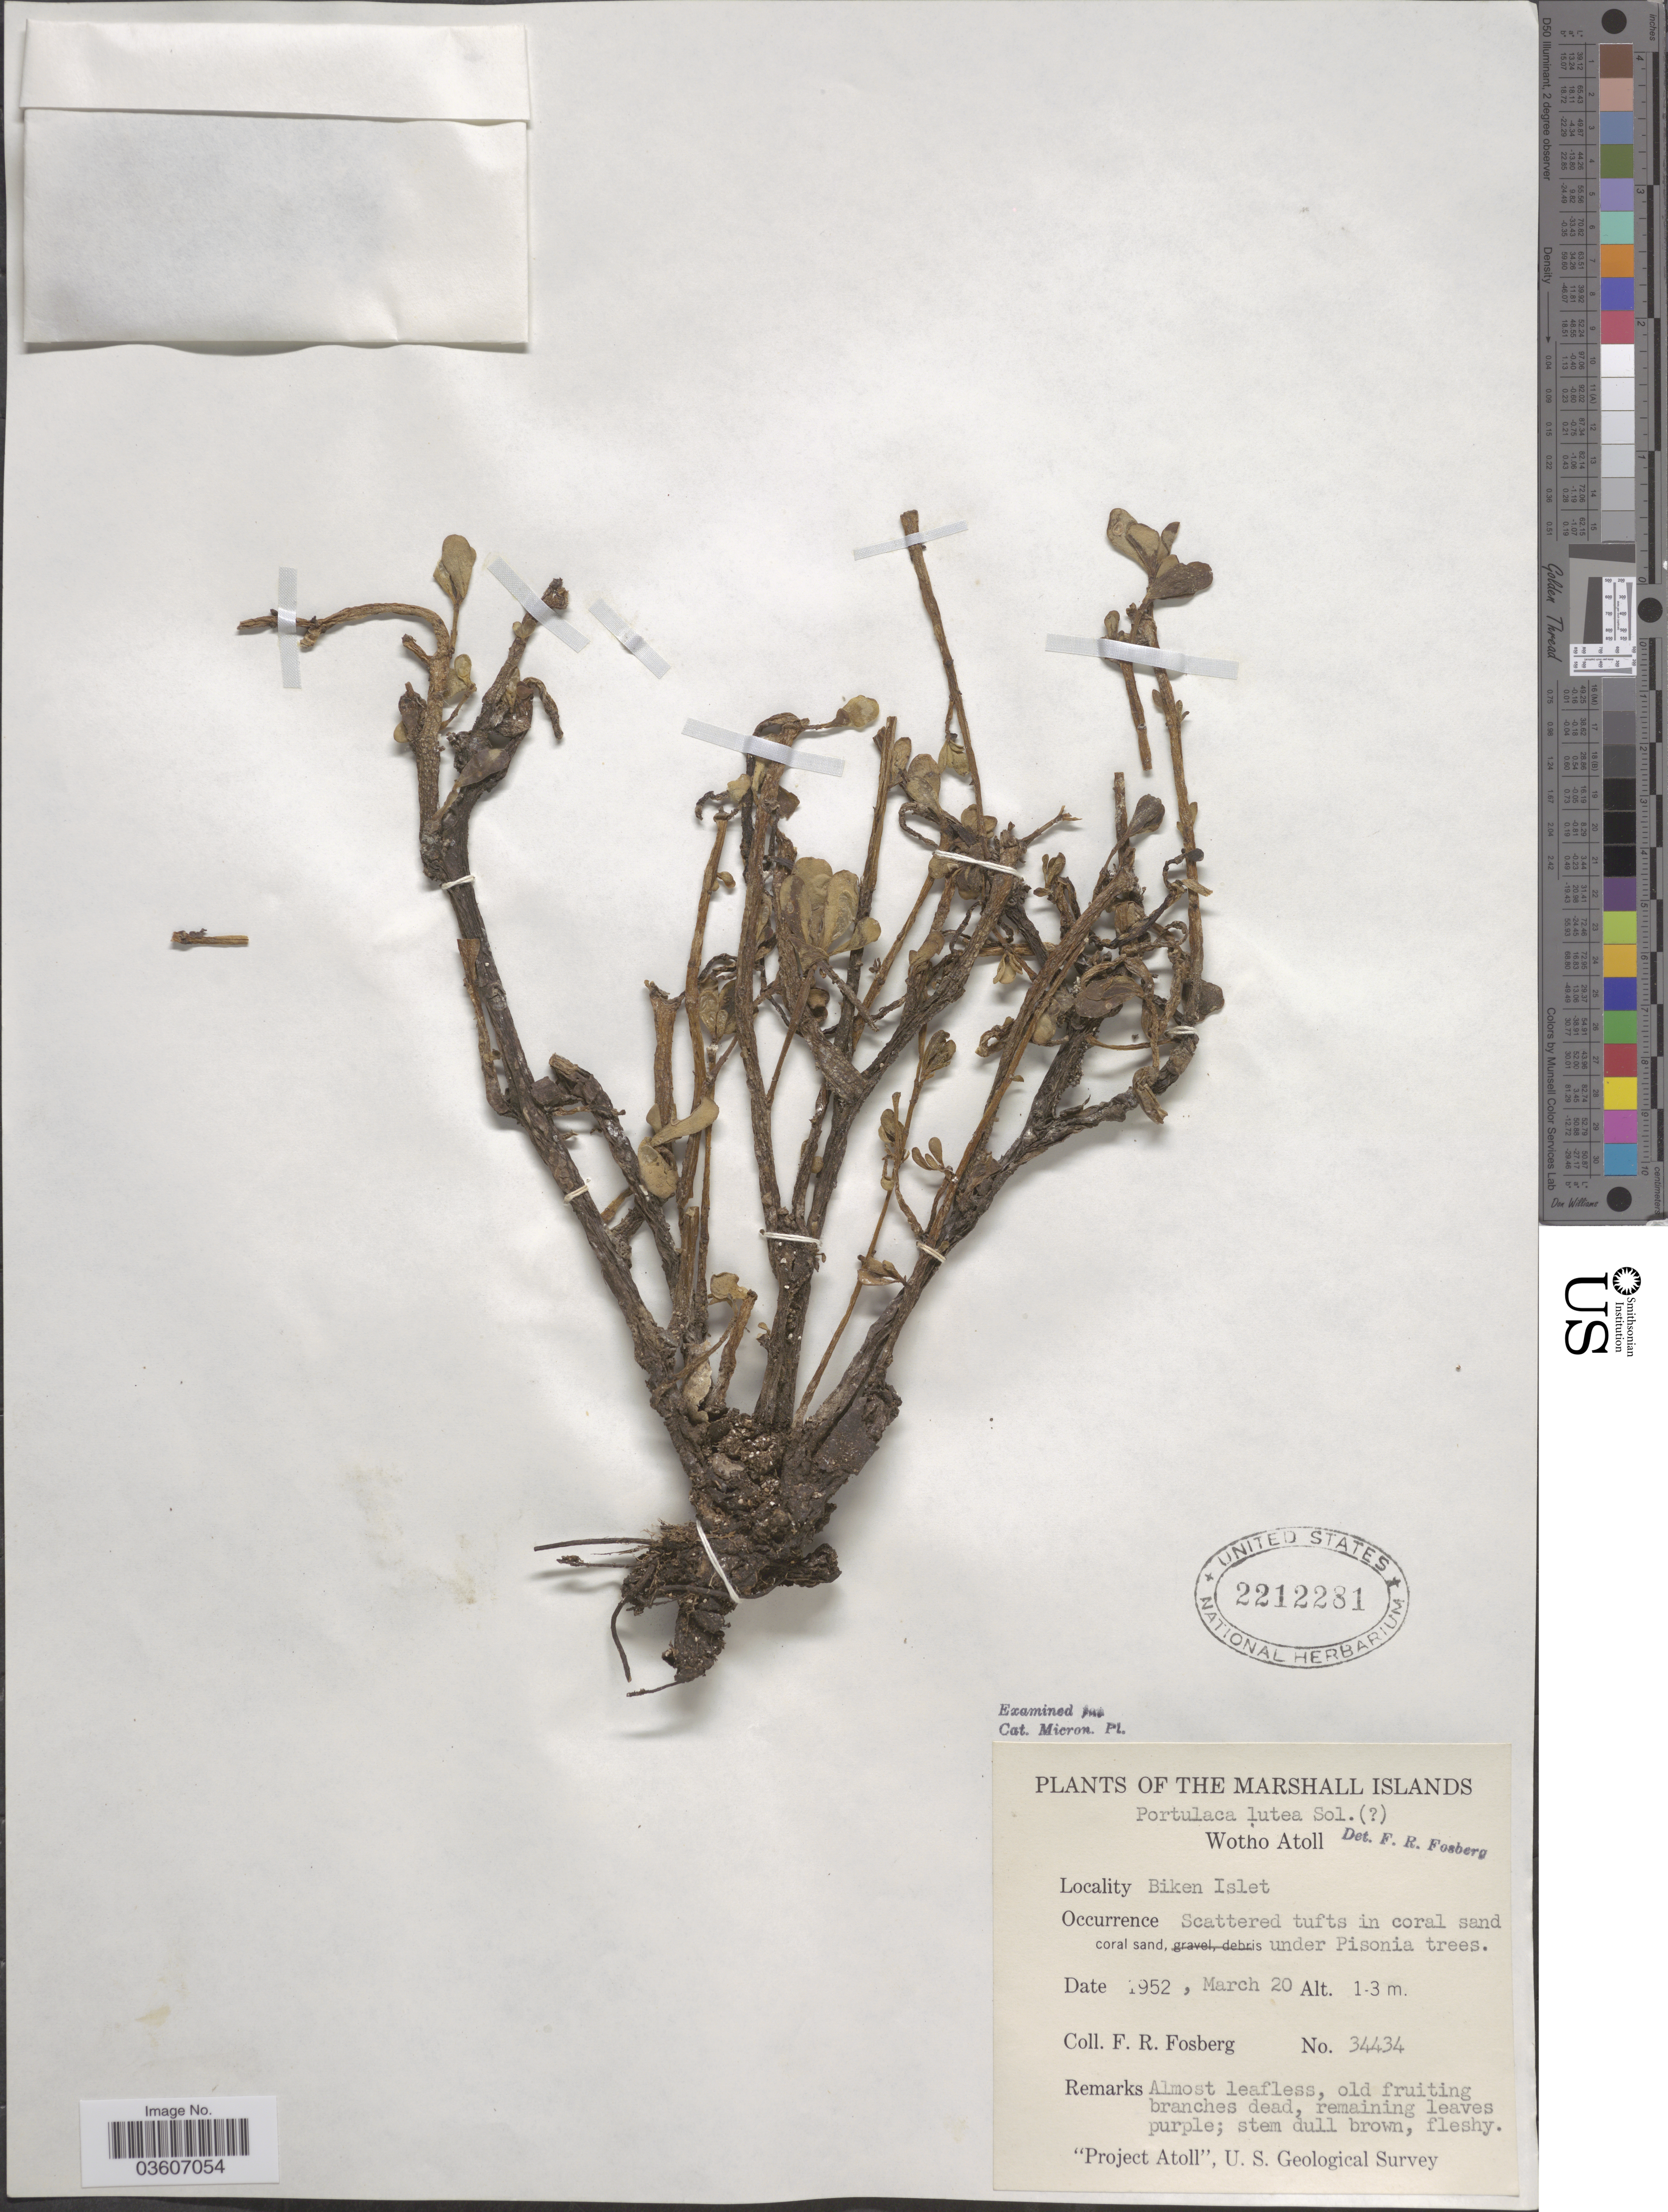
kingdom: Plantae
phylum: Tracheophyta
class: Magnoliopsida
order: Caryophyllales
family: Portulacaceae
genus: Portulaca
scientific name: Portulaca lutea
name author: Sol. ex G. Forst.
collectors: F. R. Fosberg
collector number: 34434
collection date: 1952-03-20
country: Marshall Islands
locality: Wotho Atoll. Biken Islet.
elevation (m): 1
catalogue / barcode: US 2212281